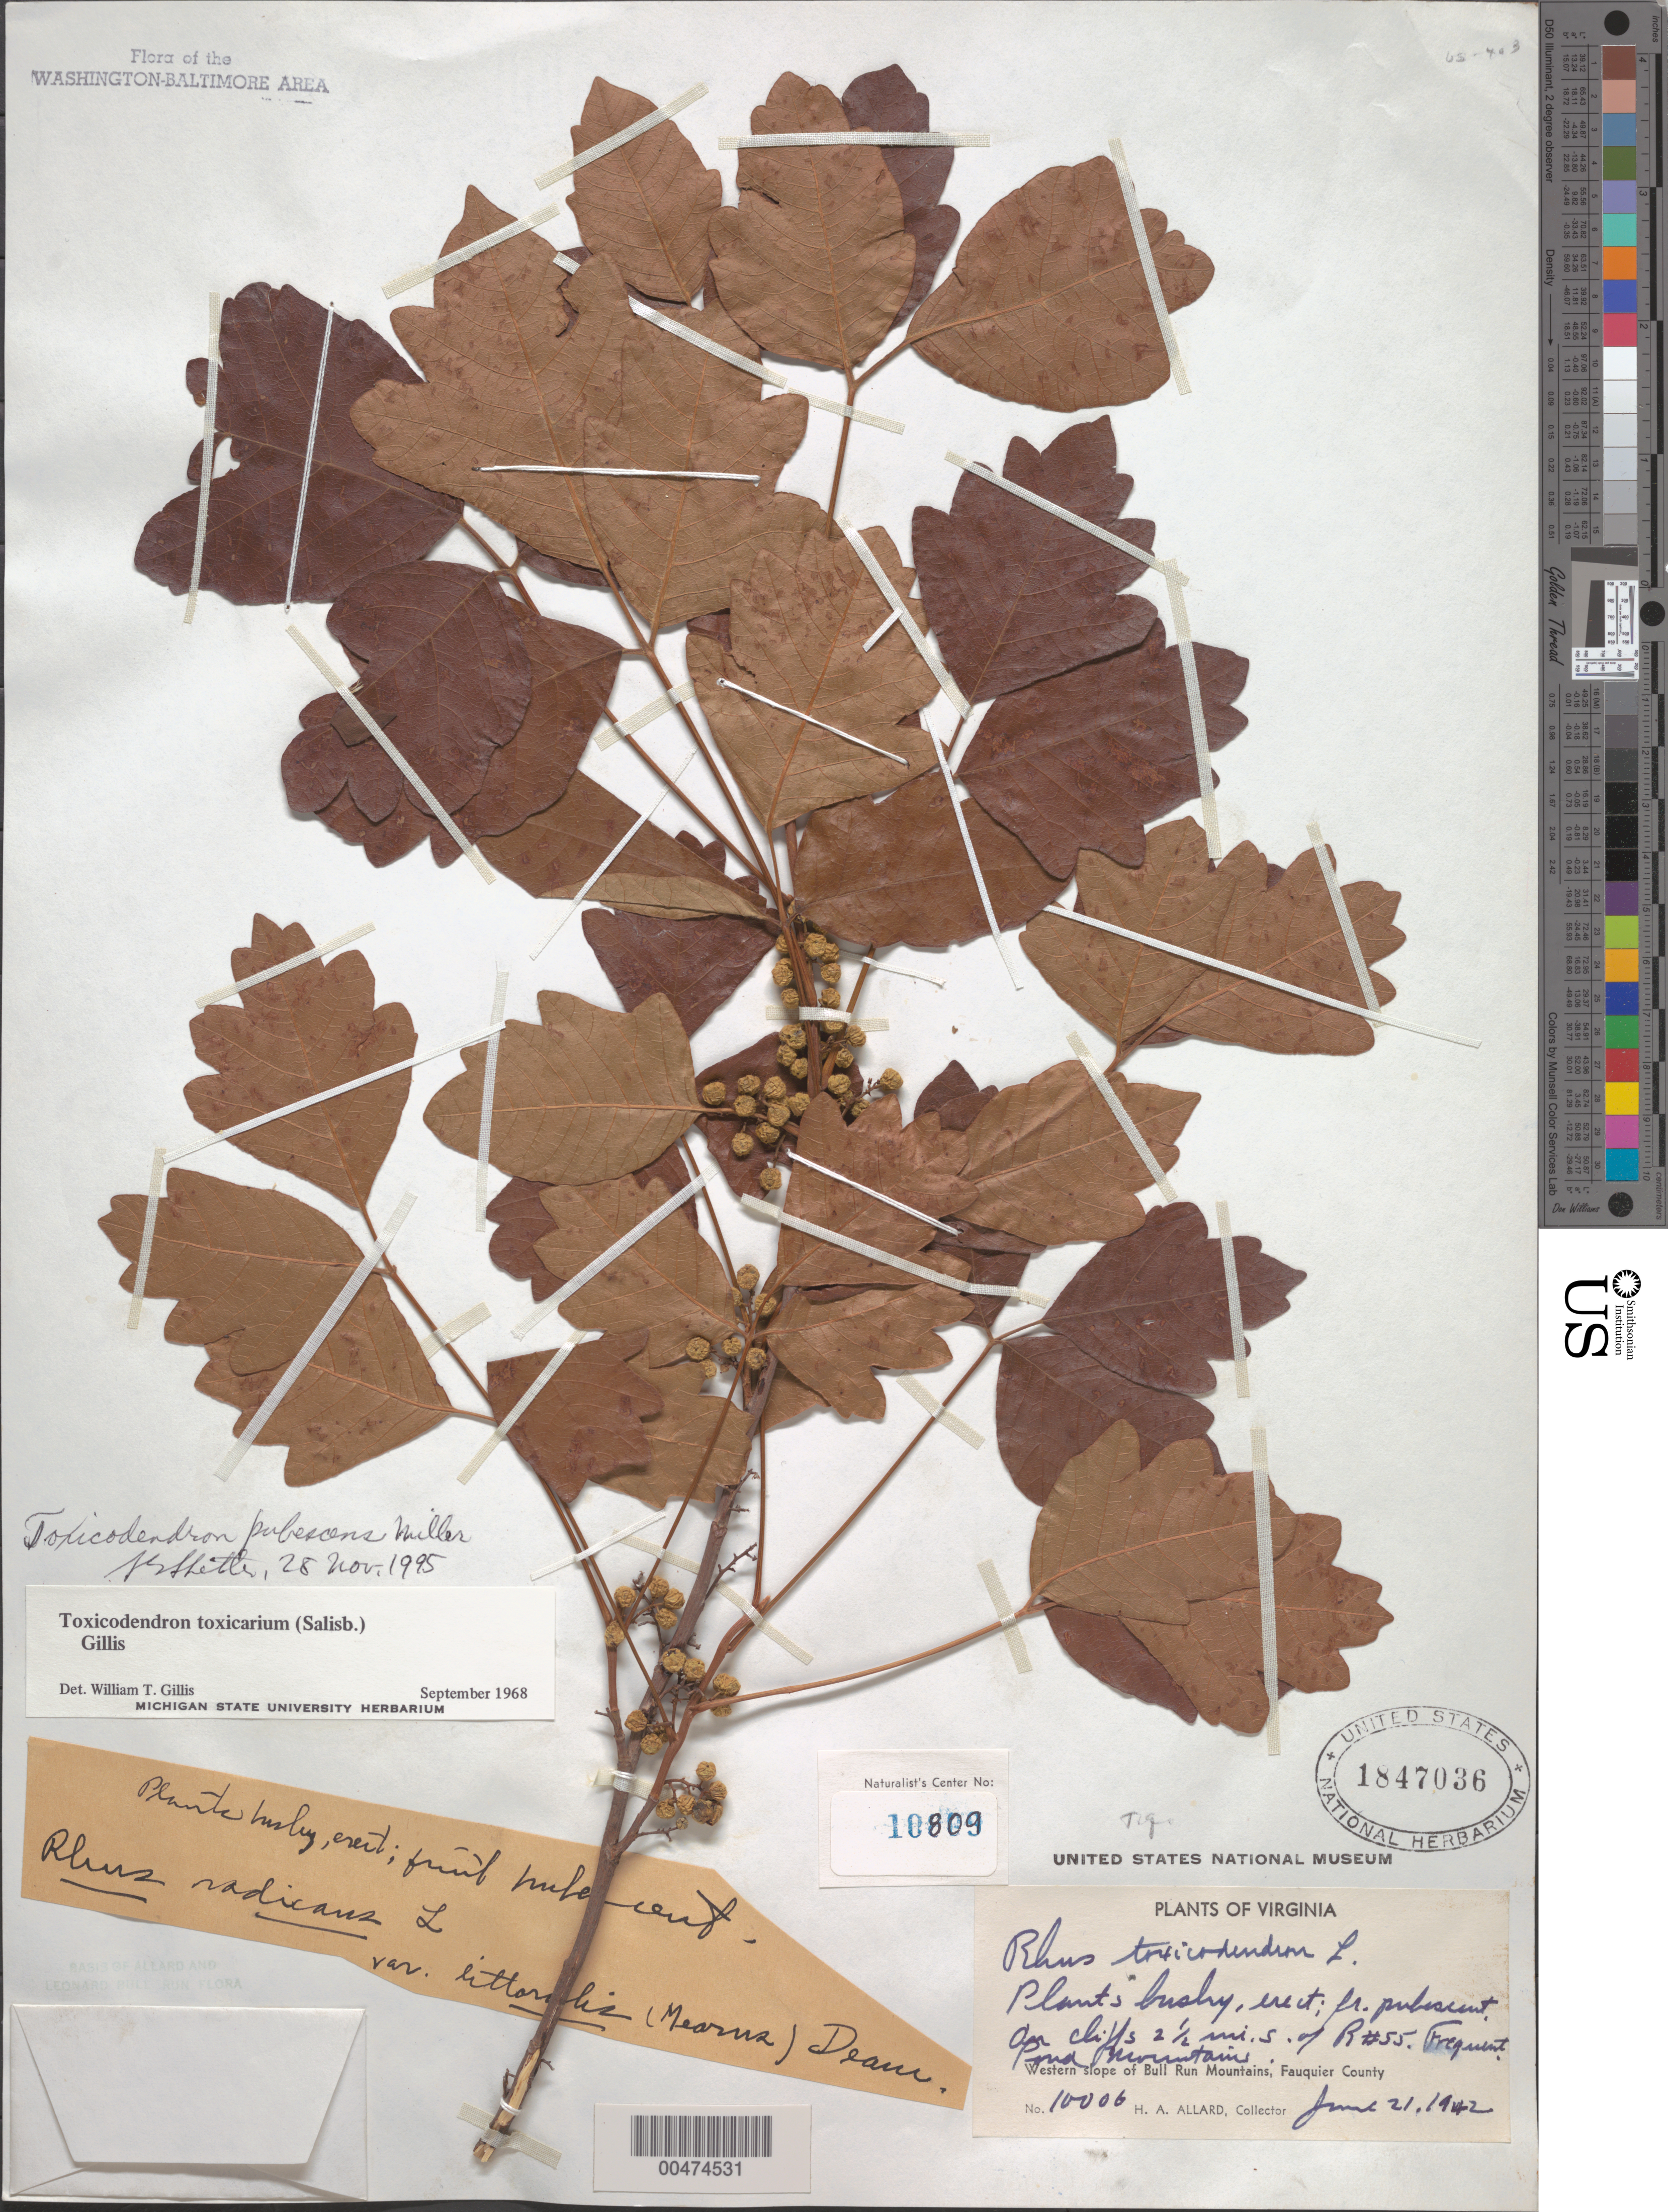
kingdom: Plantae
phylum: Tracheophyta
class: Magnoliopsida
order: Sapindales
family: Anacardiaceae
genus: Toxicodendron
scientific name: Toxicodendron pubescens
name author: Mill.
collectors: H. A. Allard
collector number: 10006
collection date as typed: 21 Jun 1942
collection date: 1942-06-21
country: United States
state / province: Virginia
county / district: Fauquier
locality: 2.5 mi. S of Rt. 55, Pond Mountains, west slope of Bull Run Mts. Bull Run Mts.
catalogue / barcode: US 1847036